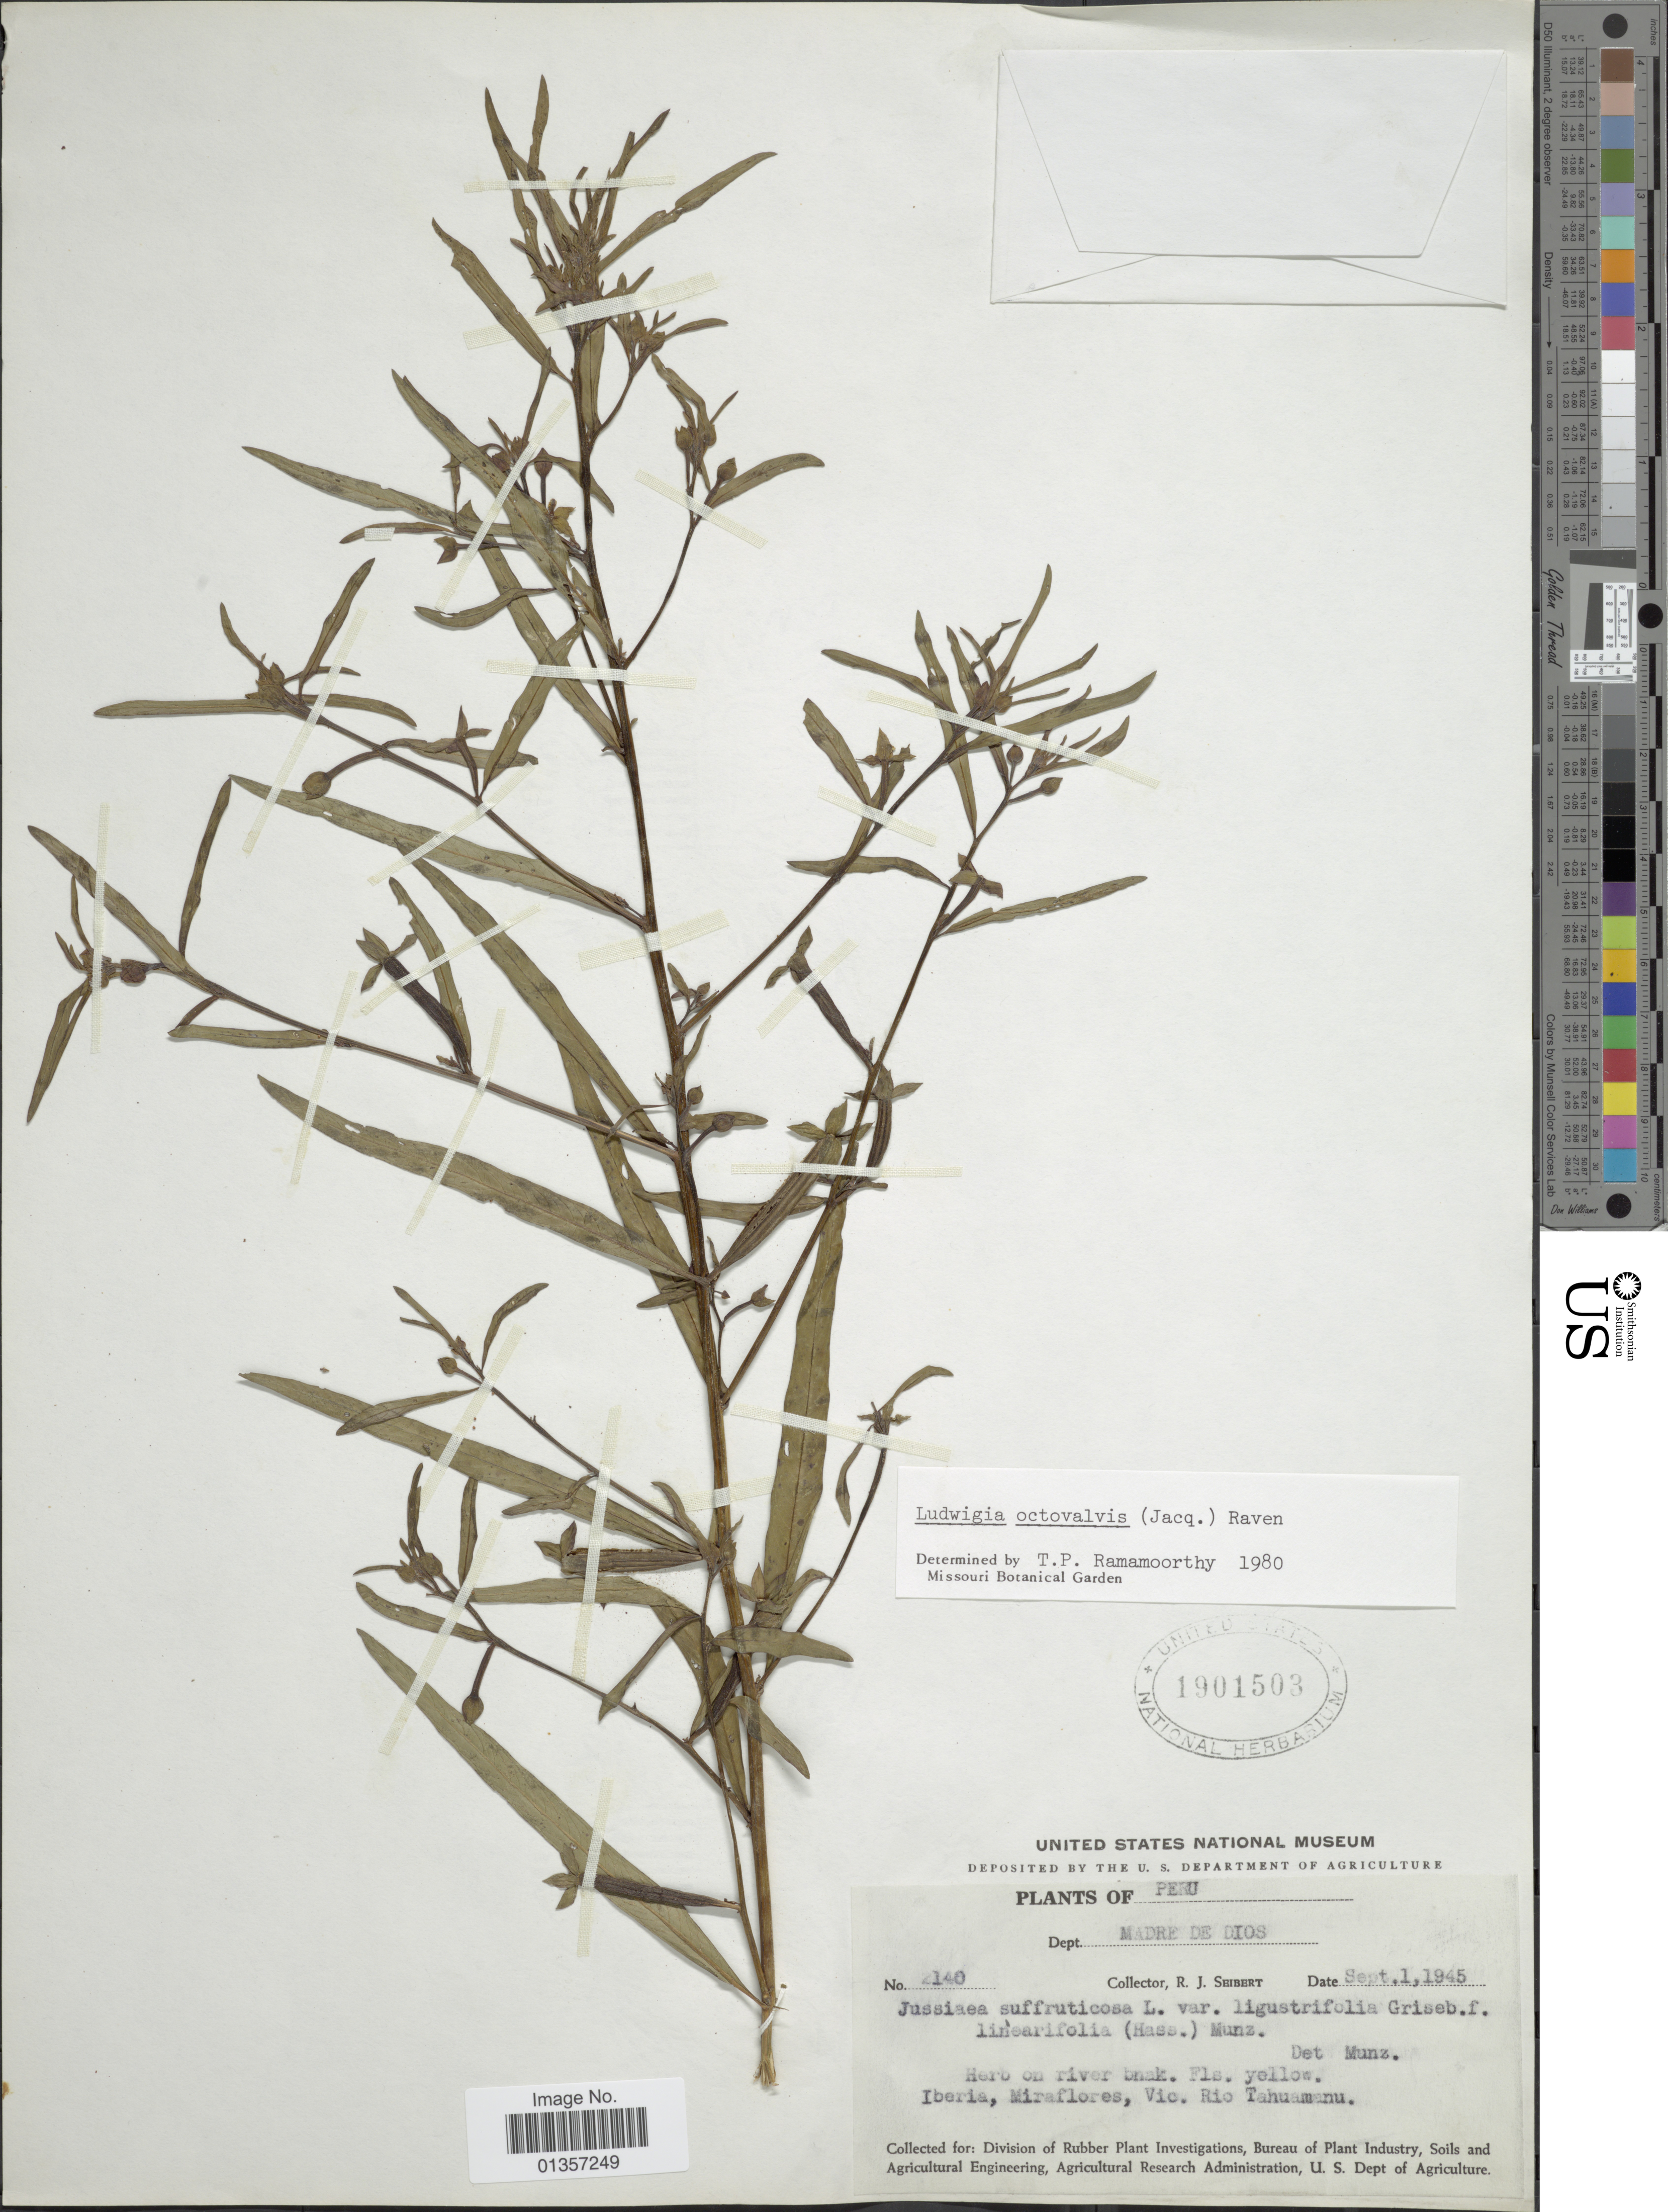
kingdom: Plantae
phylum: Tracheophyta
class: Magnoliopsida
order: Myrtales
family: Onagraceae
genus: Ludwigia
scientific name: Ludwigia octovalvis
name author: (Jacq.) P.H. Raven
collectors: R. J. Seibert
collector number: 2140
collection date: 1945-09-01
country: Peru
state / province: Madre de Dios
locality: Iberia, Miraflores, Vic. Rio Tahuamanu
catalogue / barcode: US 1901503